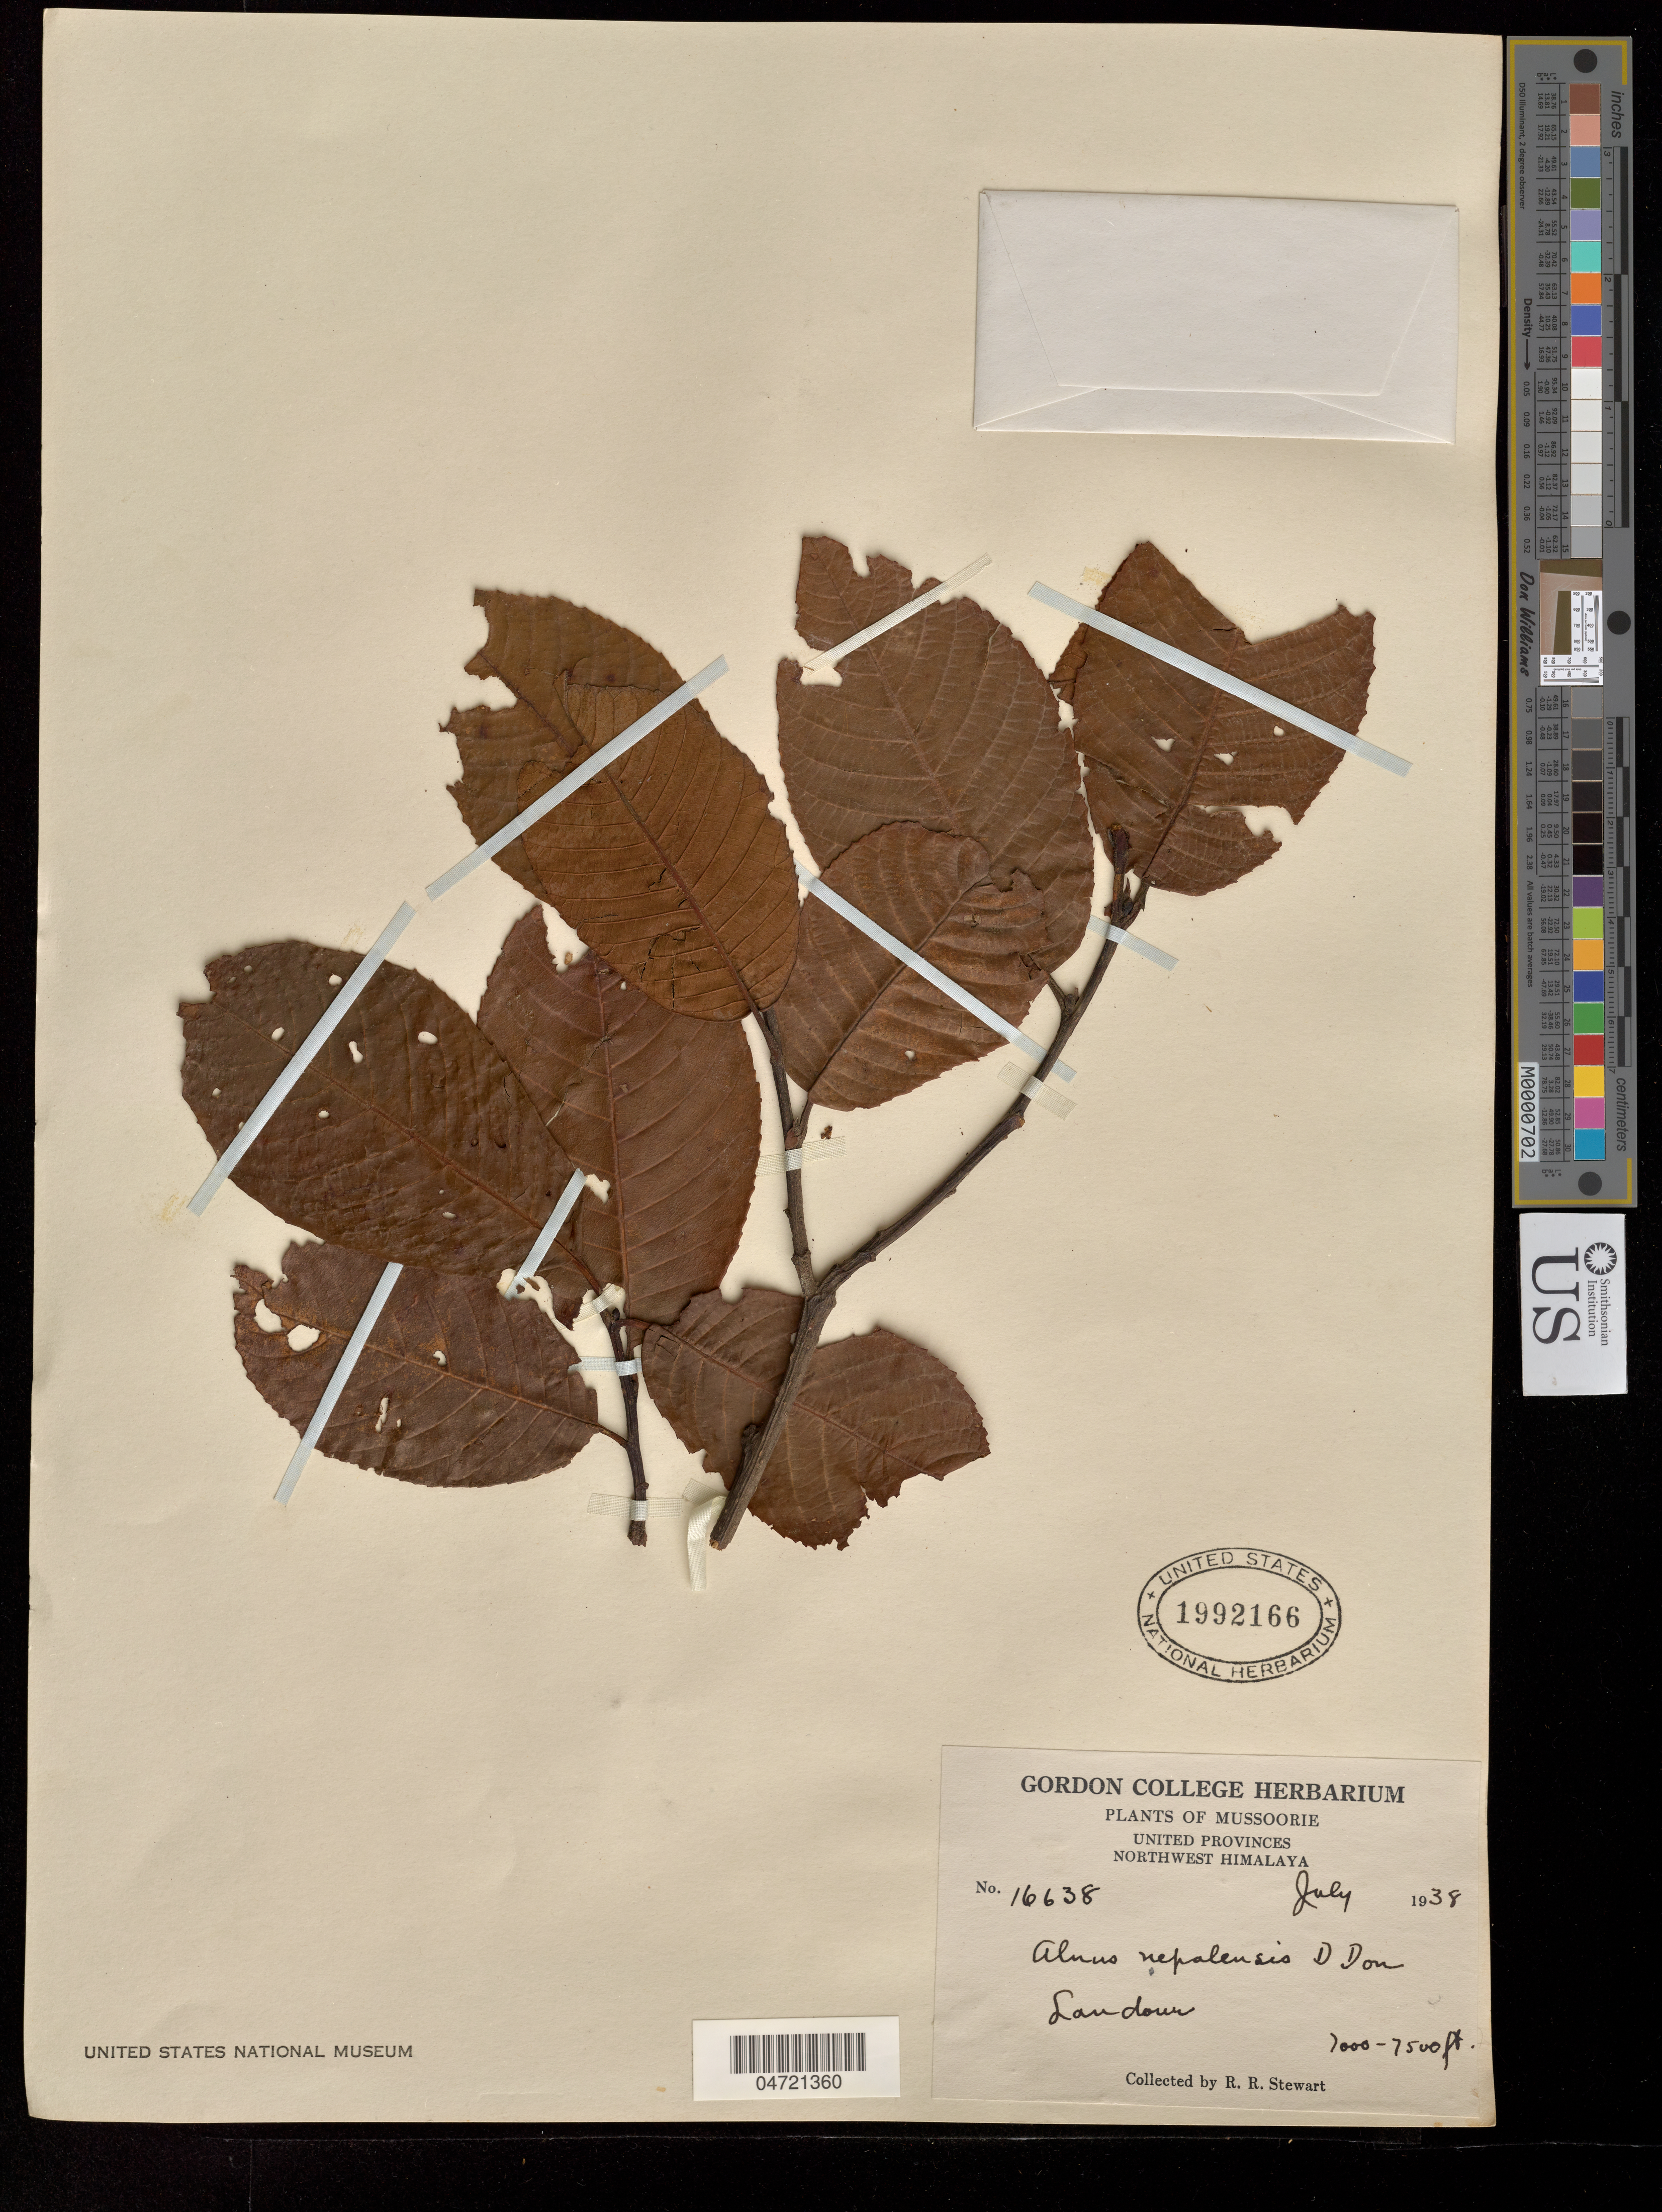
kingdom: Plantae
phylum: Tracheophyta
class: Magnoliopsida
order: Fagales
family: Betulaceae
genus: Alnus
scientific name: Alnus nepalensis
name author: D. Don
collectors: R. Stewart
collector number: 16638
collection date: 1938-07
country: India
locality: Mussoorie. Northwest Himalaya. Landour.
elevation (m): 1829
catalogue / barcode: US 1992166